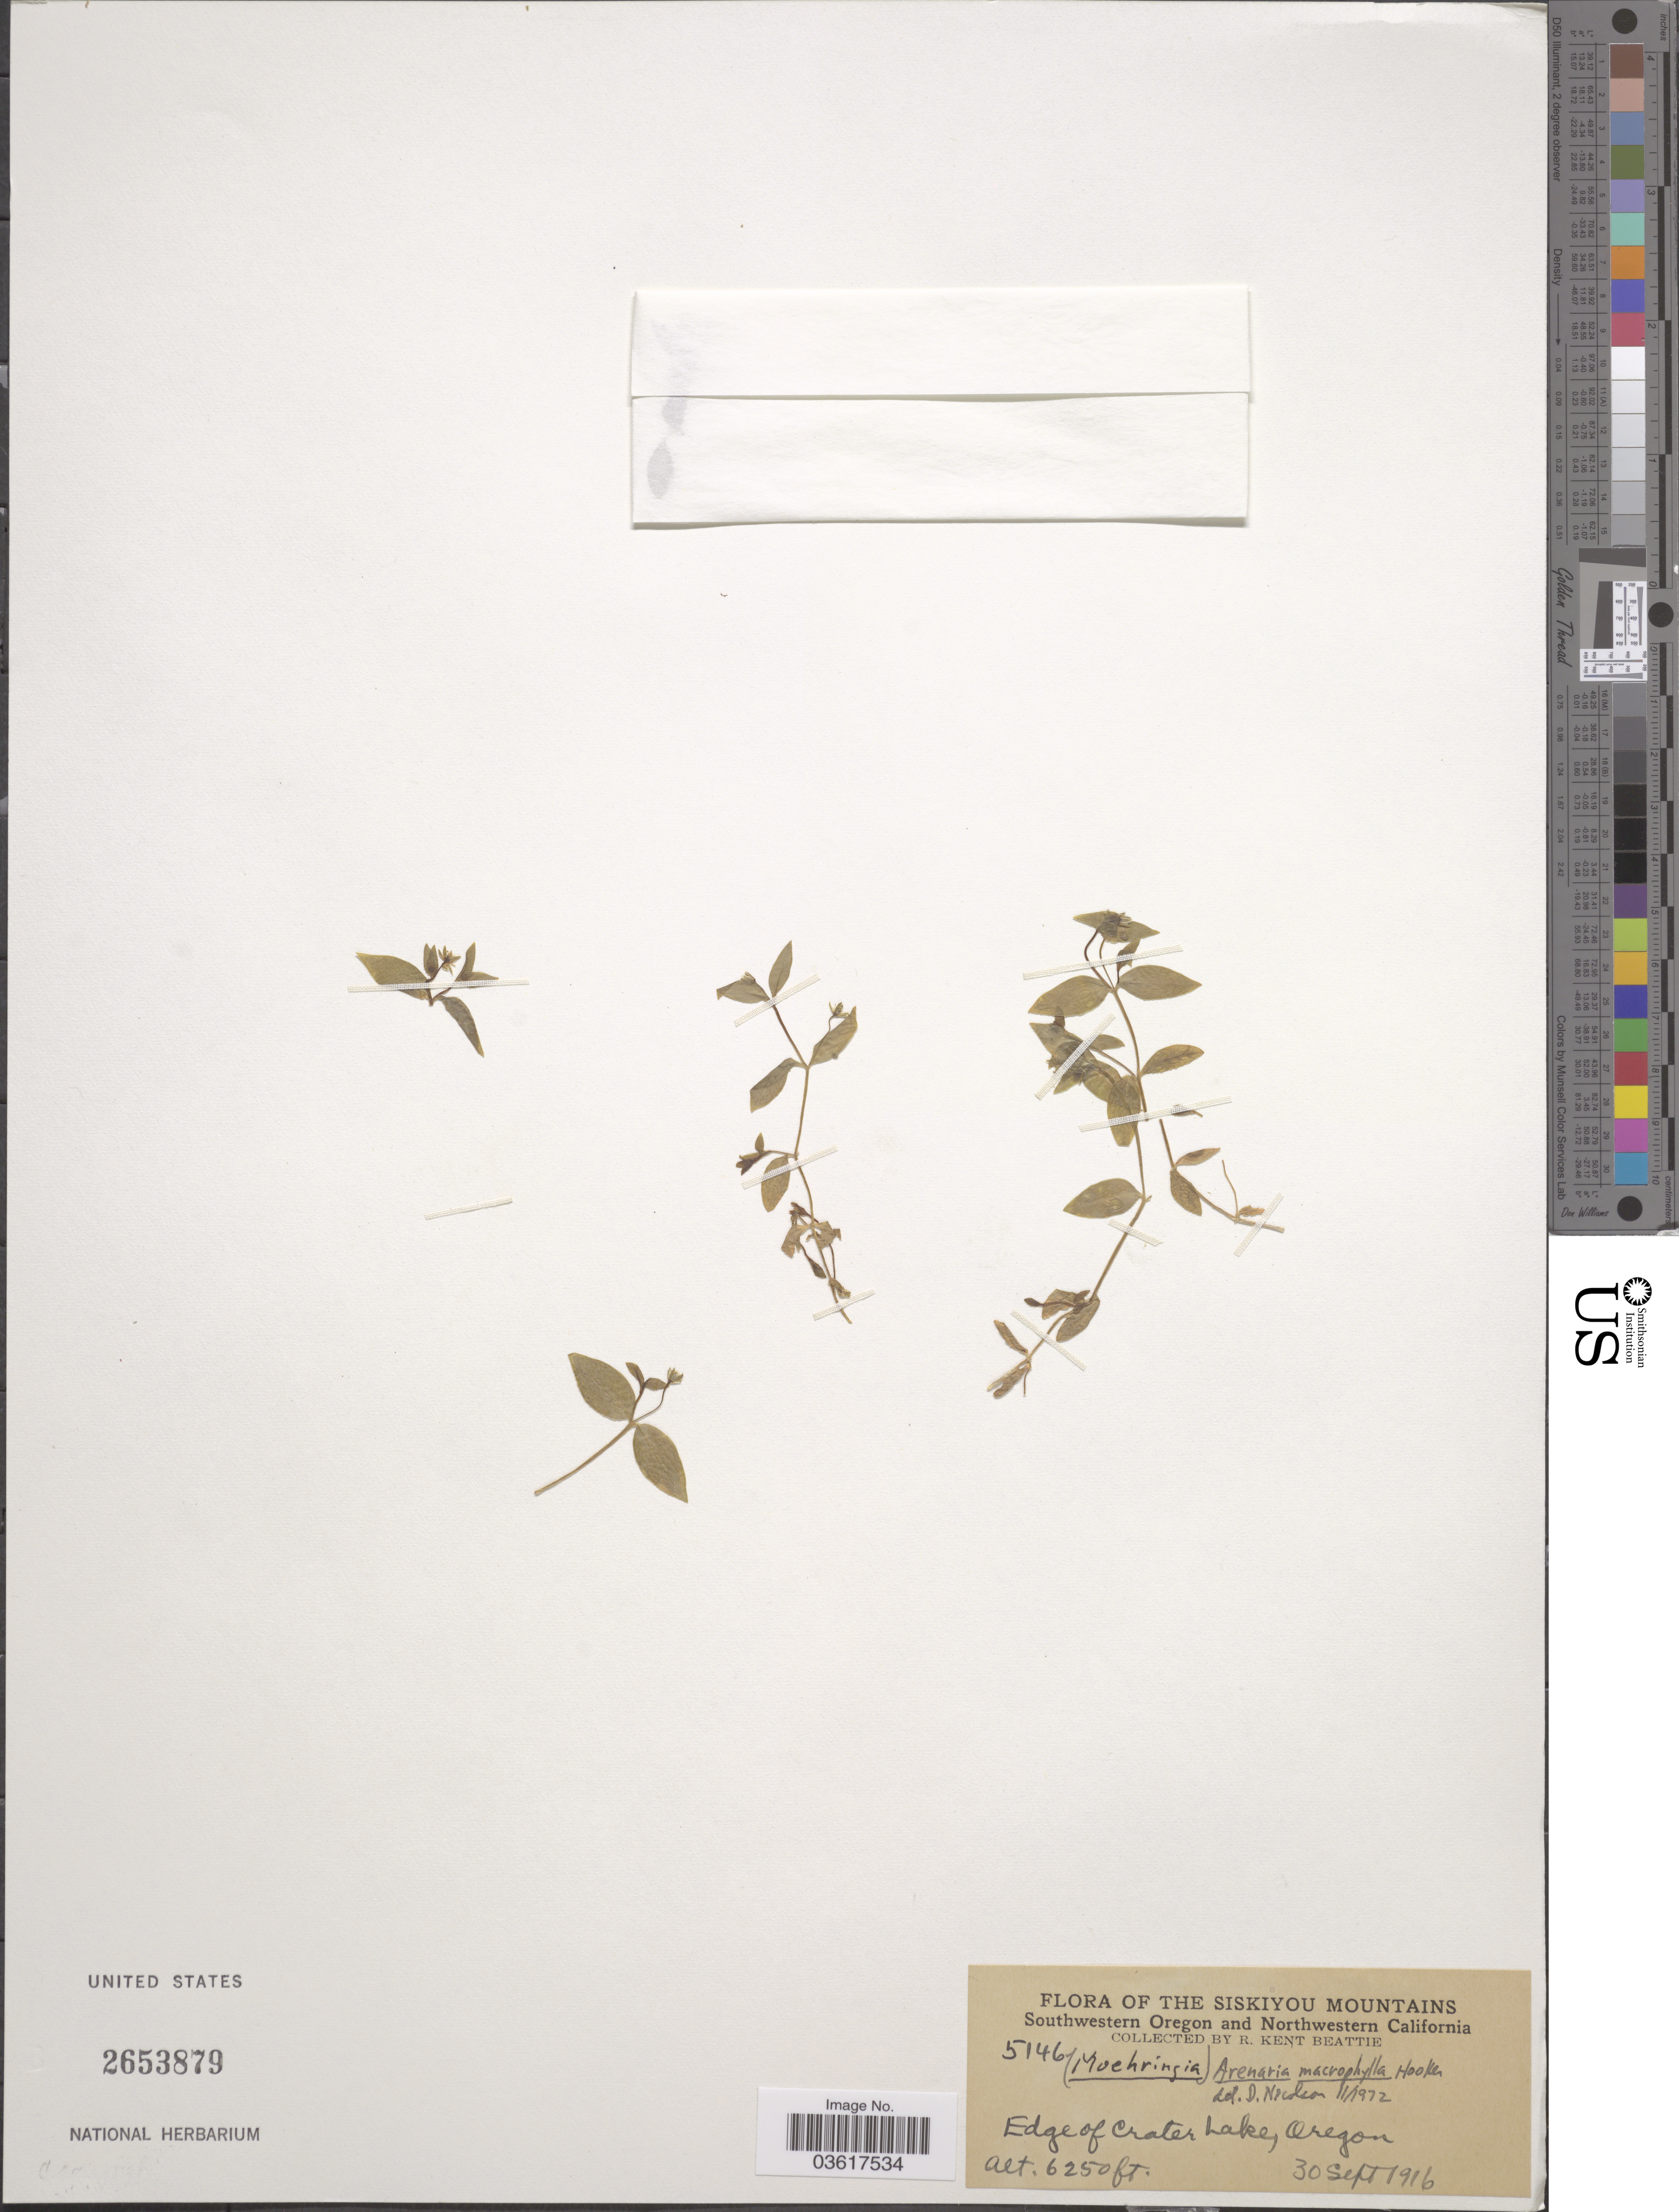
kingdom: Plantae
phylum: Tracheophyta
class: Magnoliopsida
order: Caryophyllales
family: Caryophyllaceae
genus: Stellaria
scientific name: Stellaria calycantha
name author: (Ledeb.) Bong.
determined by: Strong, Mark T., (BOT), Smithsonian Institution - National Museum of Natural History (UNITED STATES)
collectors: R. K. Beattie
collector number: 5146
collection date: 1916-09-30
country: United States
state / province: Oregon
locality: The Siskiyou Mountains. Southwestern Oregon. Edge of Crater Lake.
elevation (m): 1905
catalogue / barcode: US 2653879